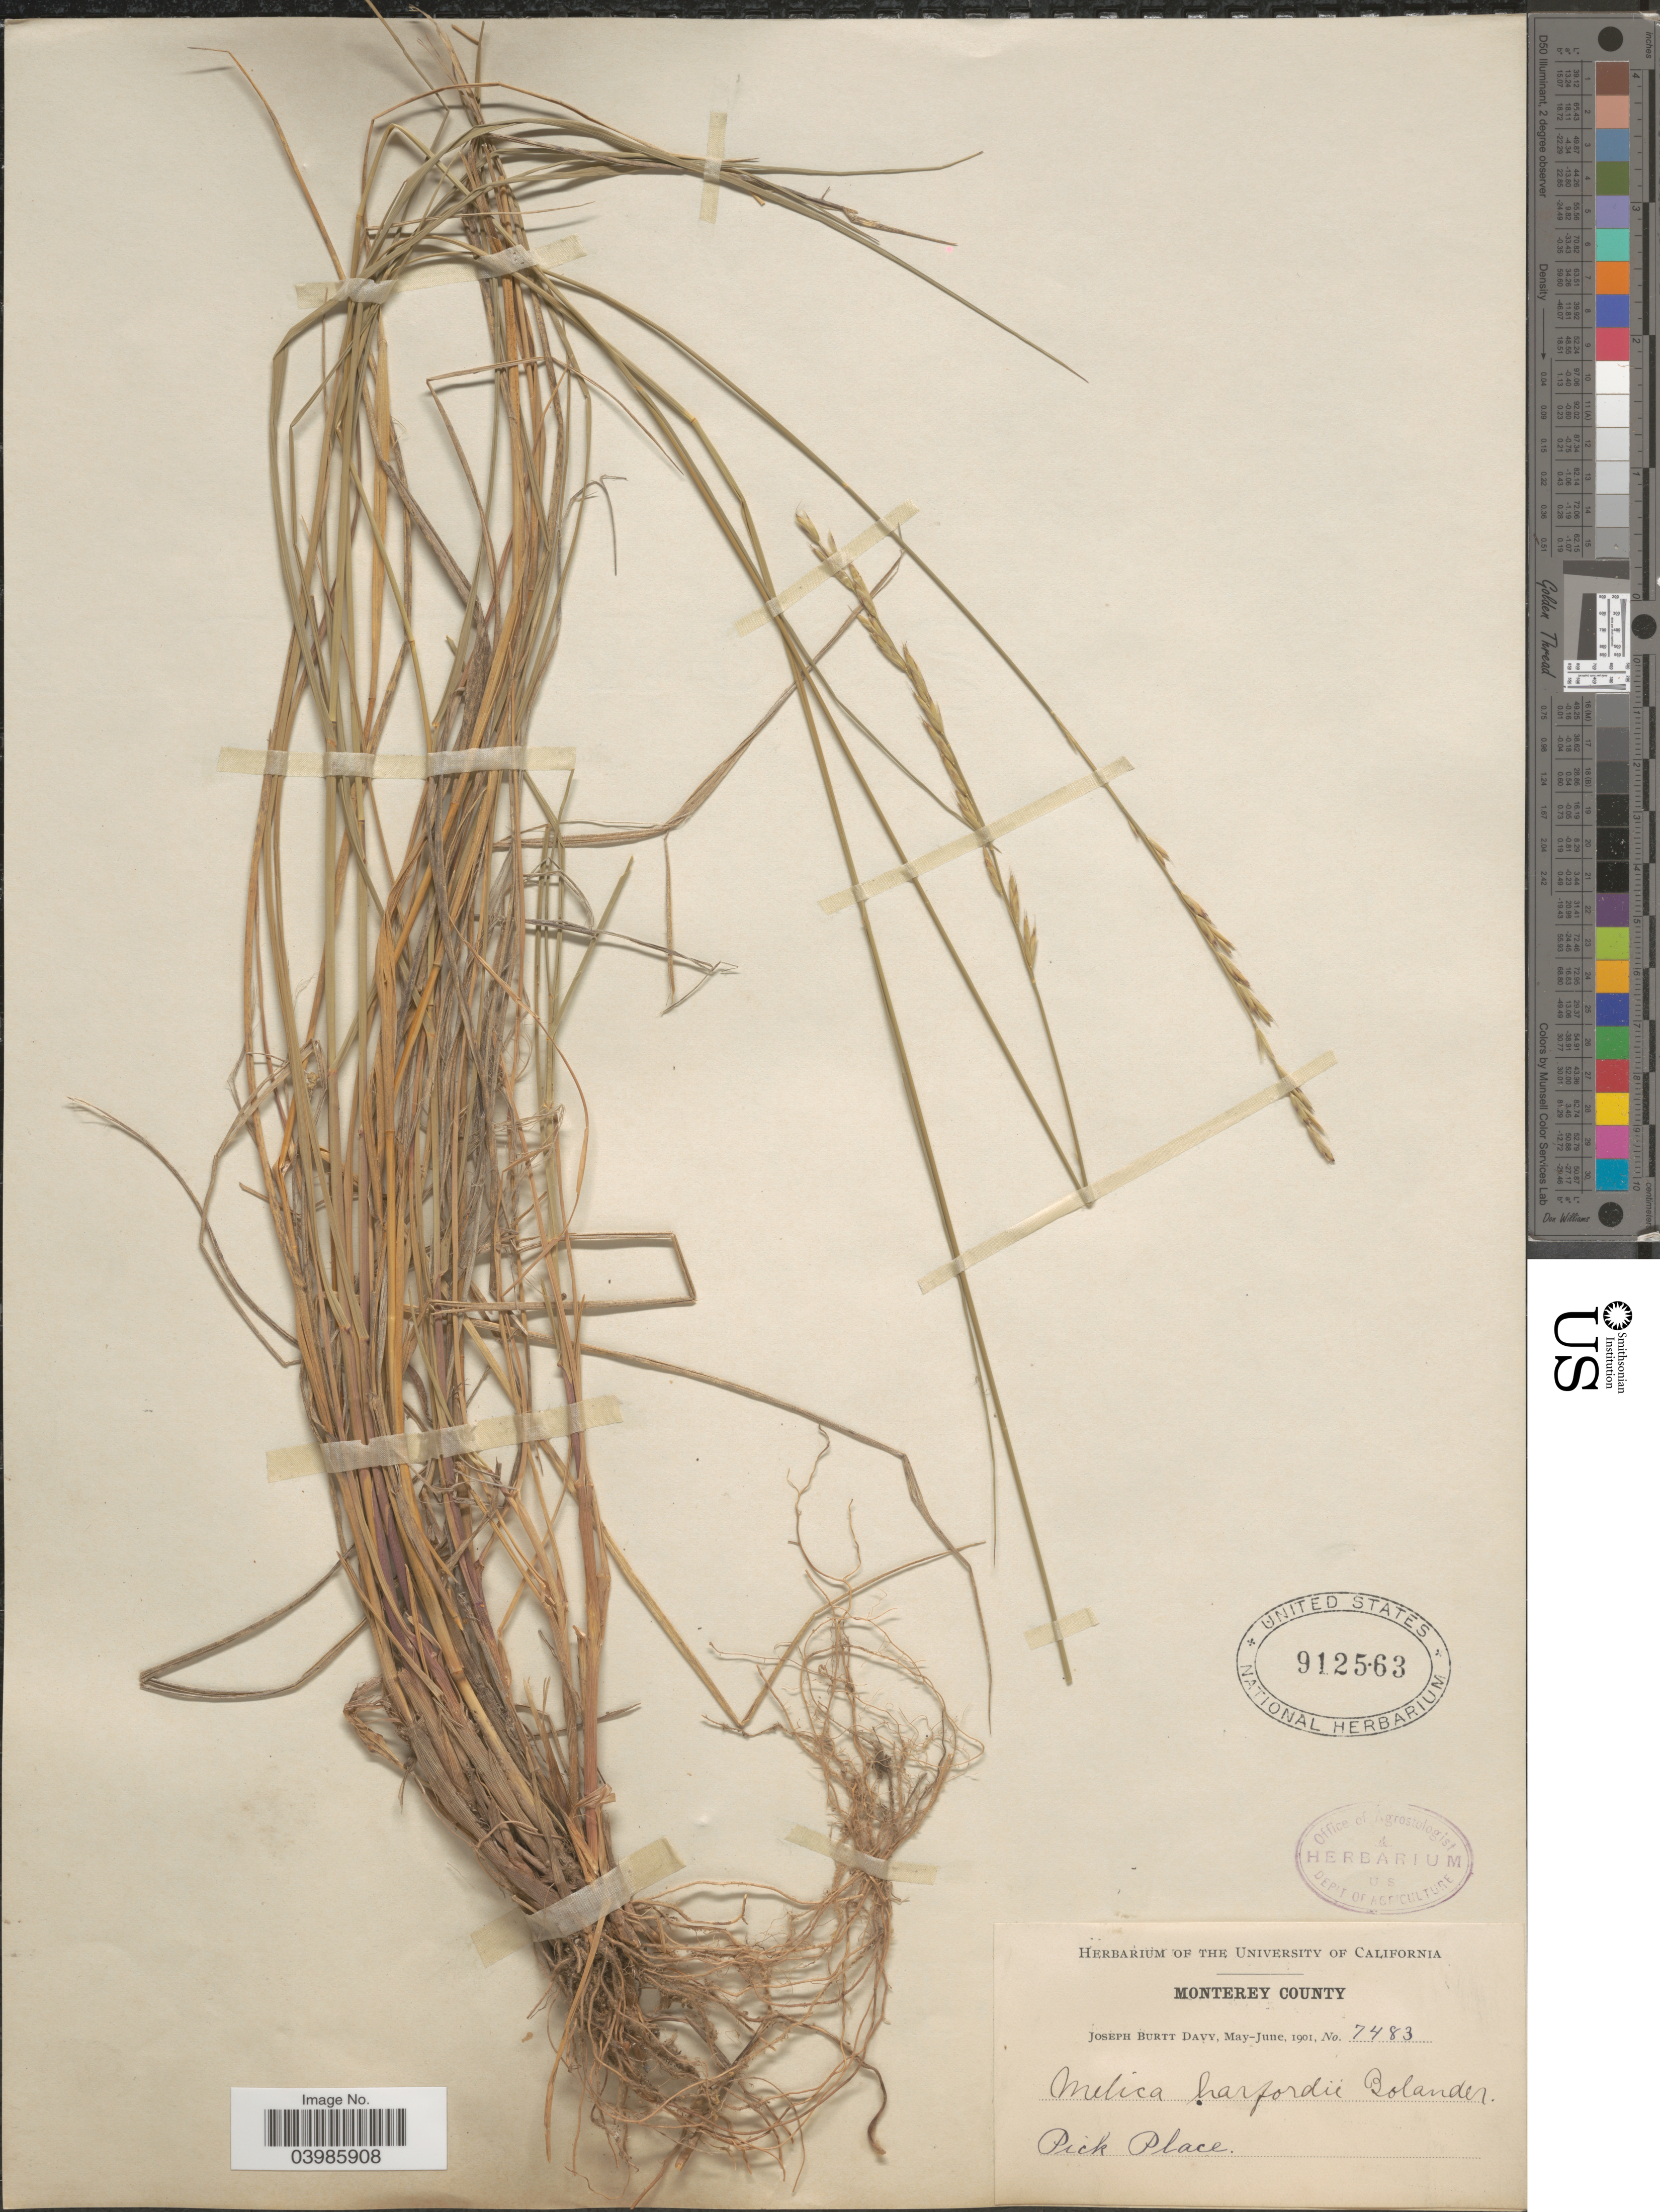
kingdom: Plantae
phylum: Tracheophyta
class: Liliopsida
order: Poales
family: Poaceae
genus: Melica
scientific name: Melica harfordii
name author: Bol.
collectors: J. Burtt Davy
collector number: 7483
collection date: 1901-05/1901-06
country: United States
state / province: California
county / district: Monterey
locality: Monterey County. Pick Place.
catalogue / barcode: US 912563